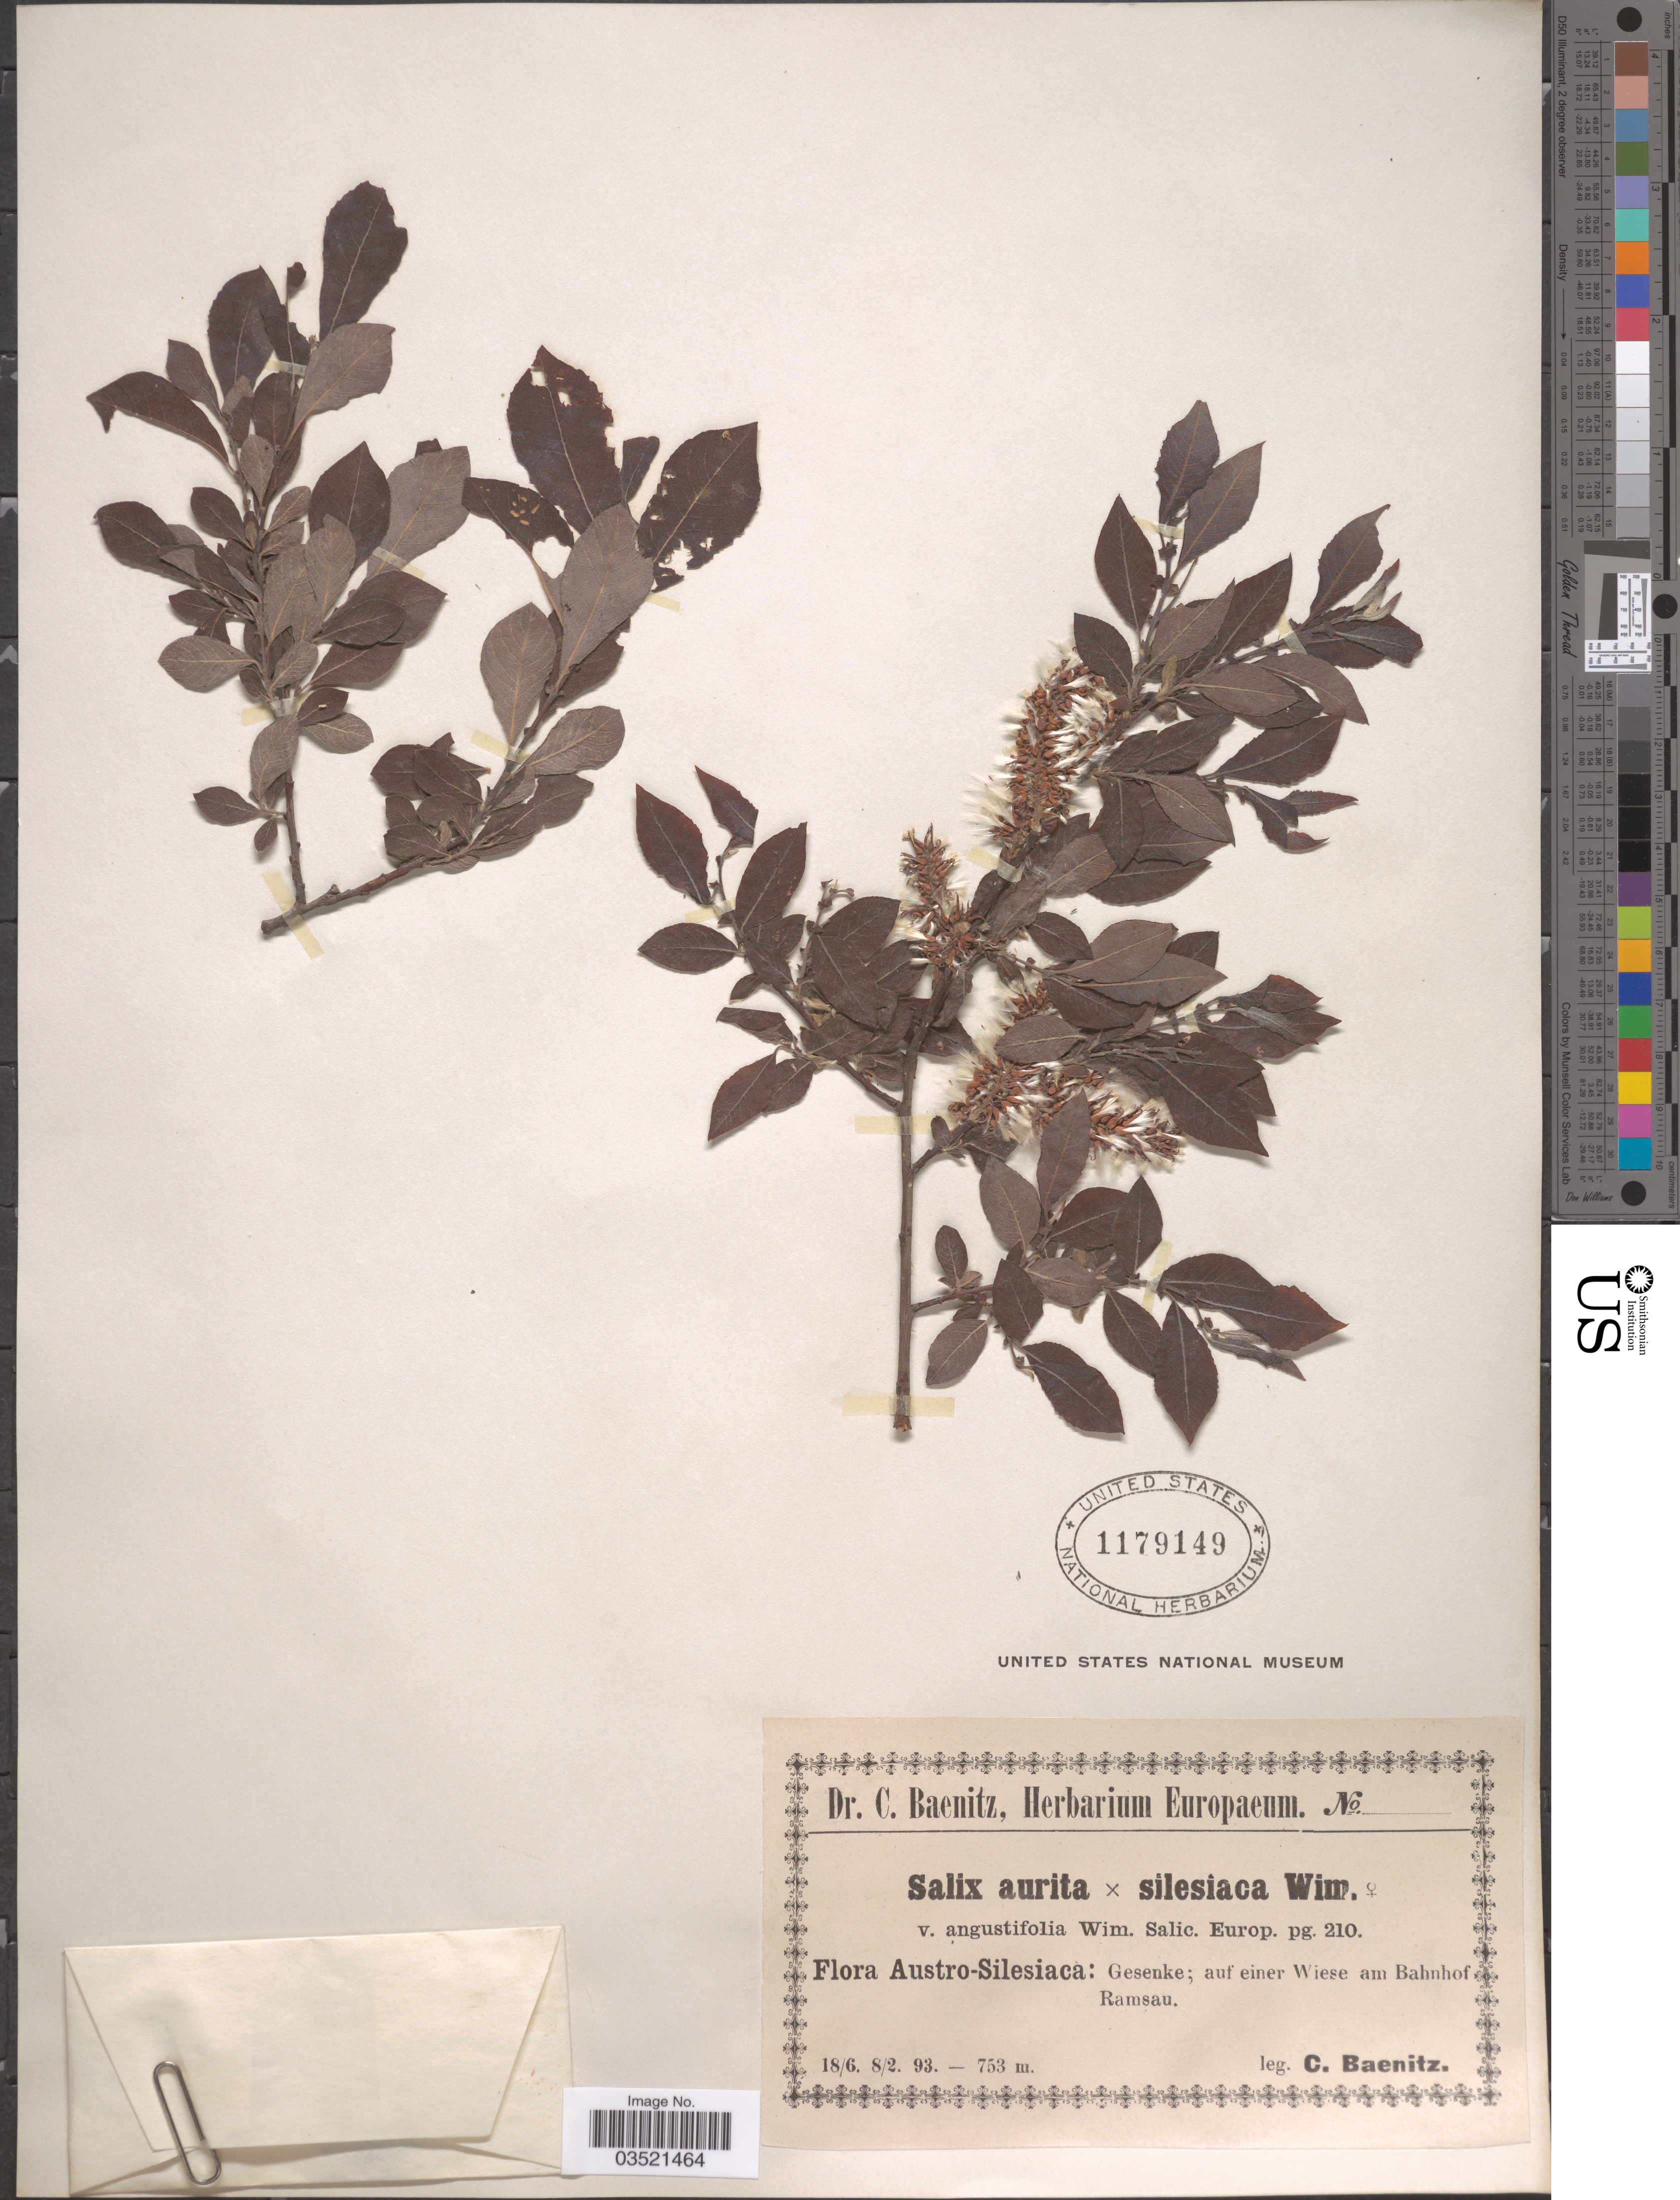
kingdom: Plantae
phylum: Tracheophyta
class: Magnoliopsida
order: Malpighiales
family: Salicaceae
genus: Salix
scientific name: Salix aurita x S. silesiaca var. angustifolia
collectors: C. G. Baenitz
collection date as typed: Transcribed d/m/y: 8/2/93 to 18/6/93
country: Austria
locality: Austro-Silesiaca: Gesenke; auf einer Wiese am Bahnhof. Ramsau.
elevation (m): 753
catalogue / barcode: US 1179149